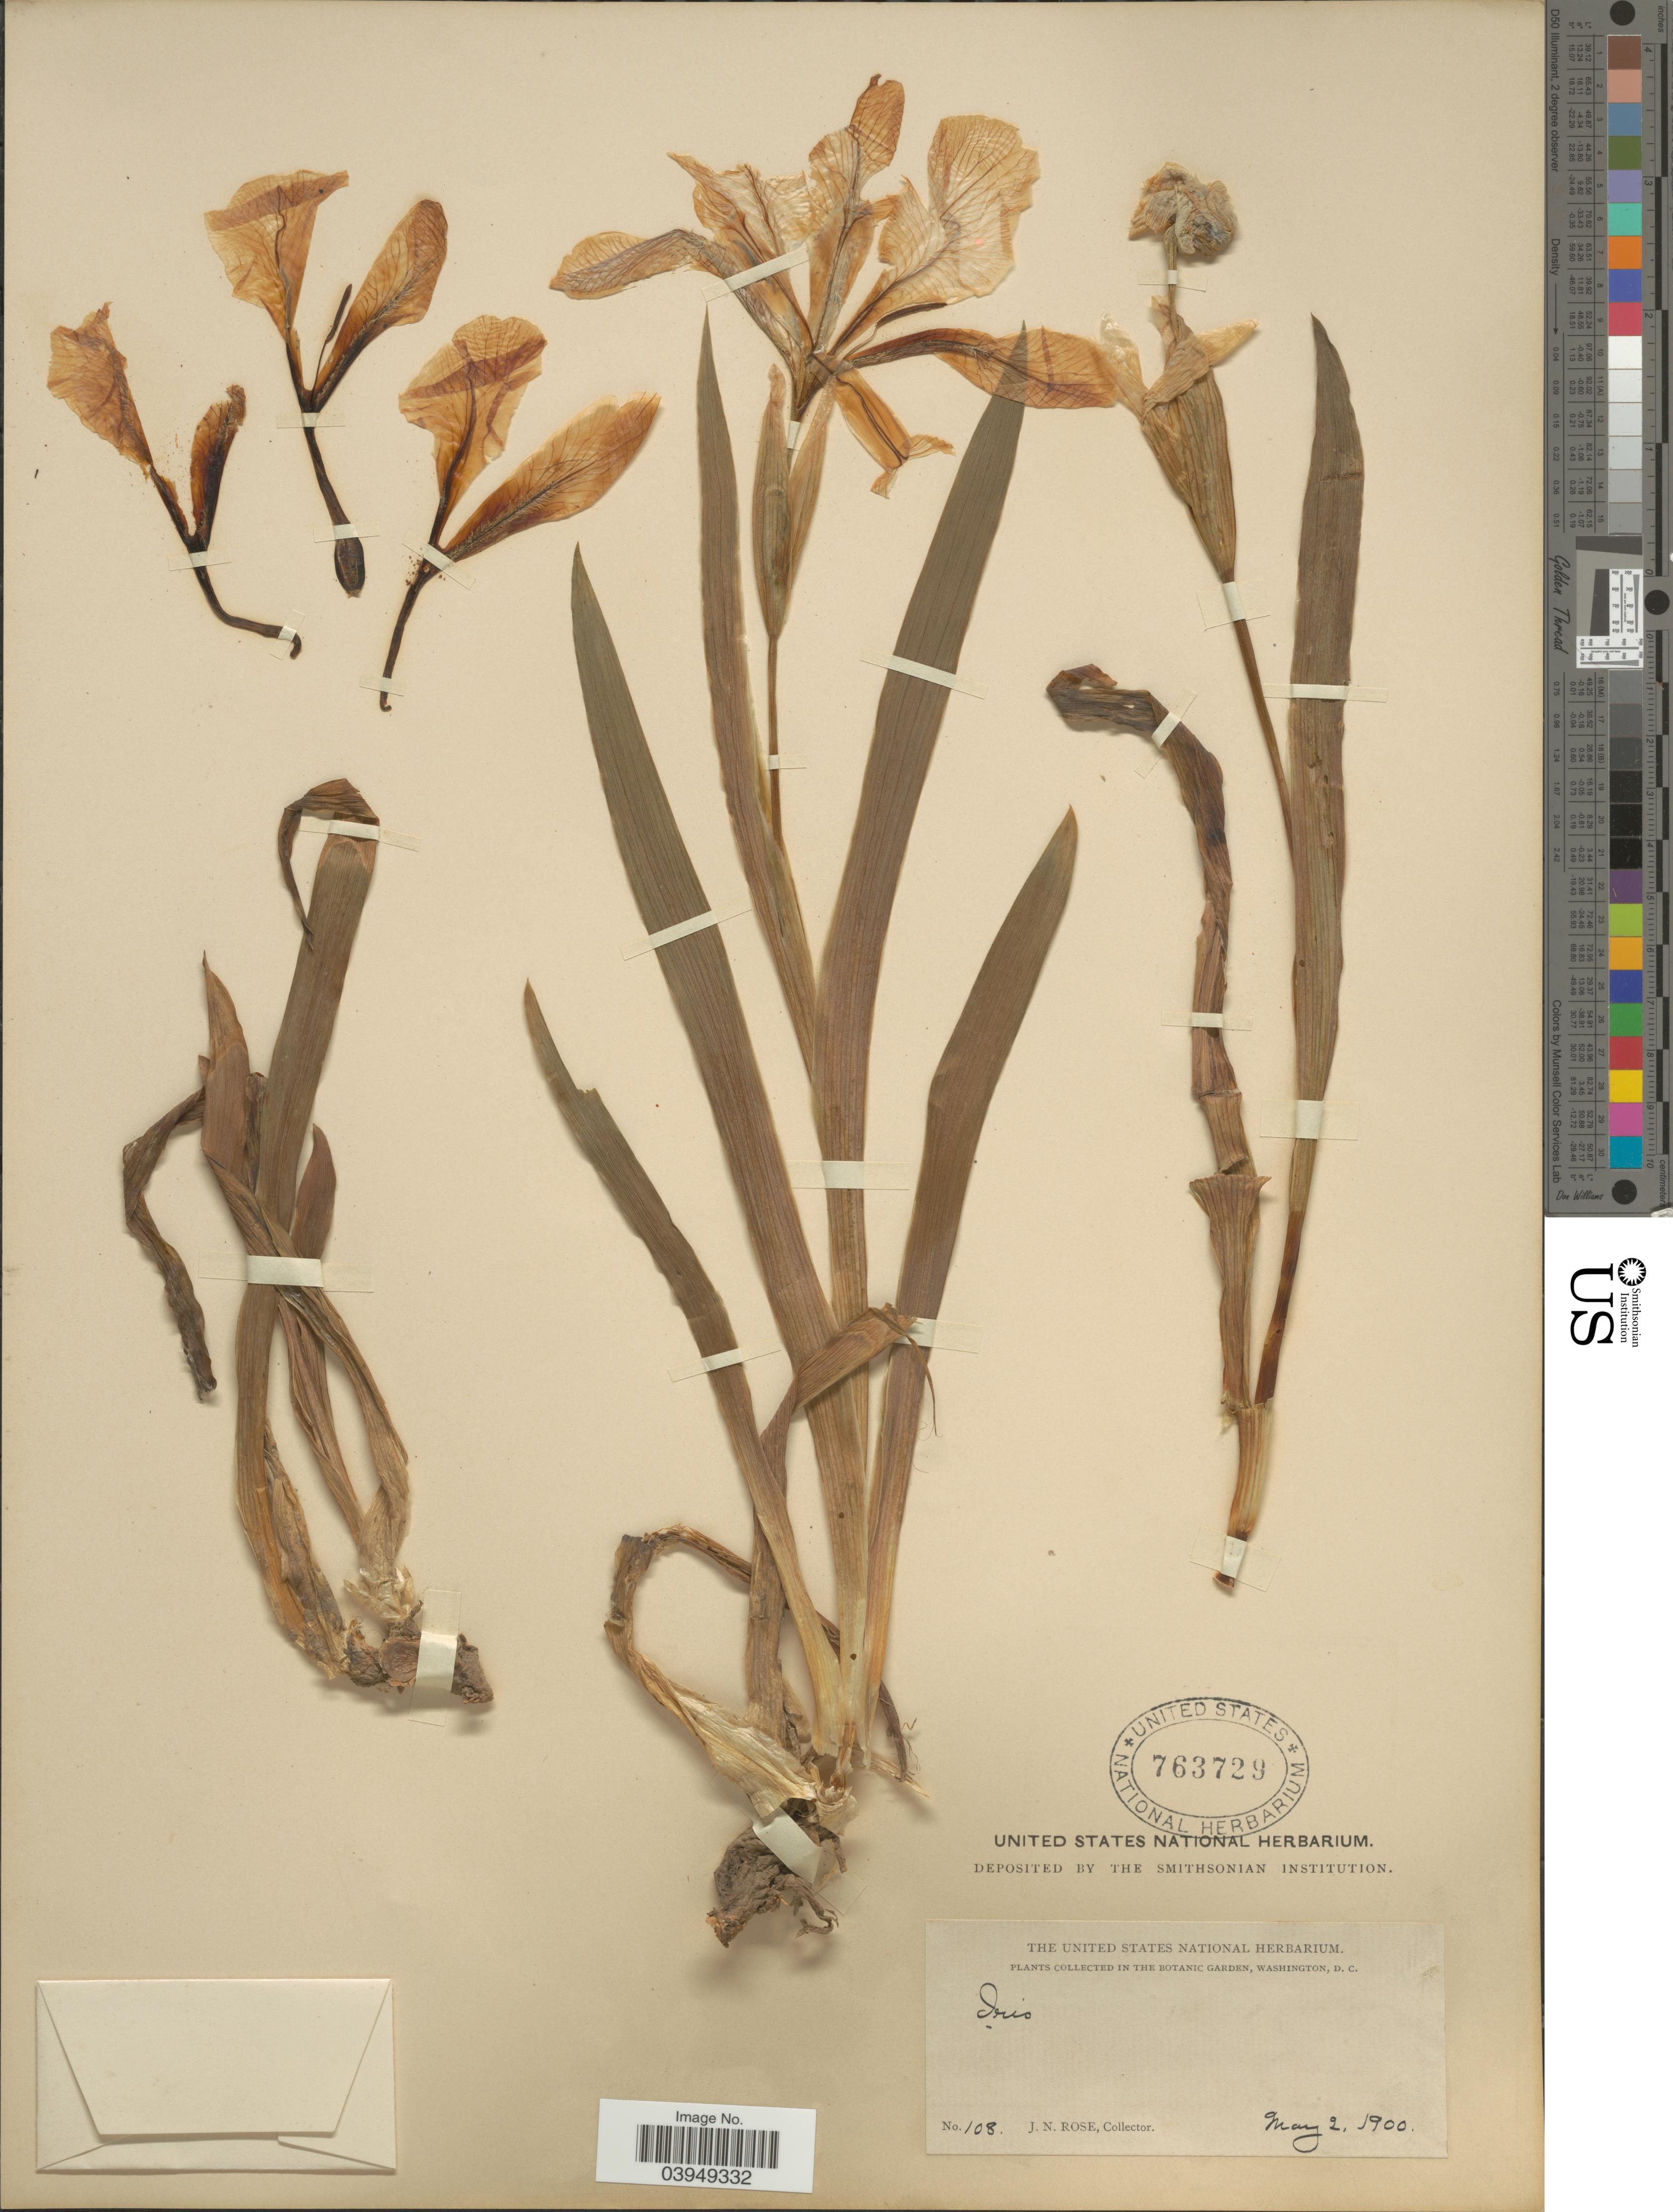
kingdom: Plantae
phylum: Tracheophyta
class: Liliopsida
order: Asparagales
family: Iridaceae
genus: Iris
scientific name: Iris sp.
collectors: J. N. Rose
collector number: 108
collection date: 1900-05-02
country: United States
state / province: District of Columbia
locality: In the Botanic Garden, Washington, D. C.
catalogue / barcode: US 763729